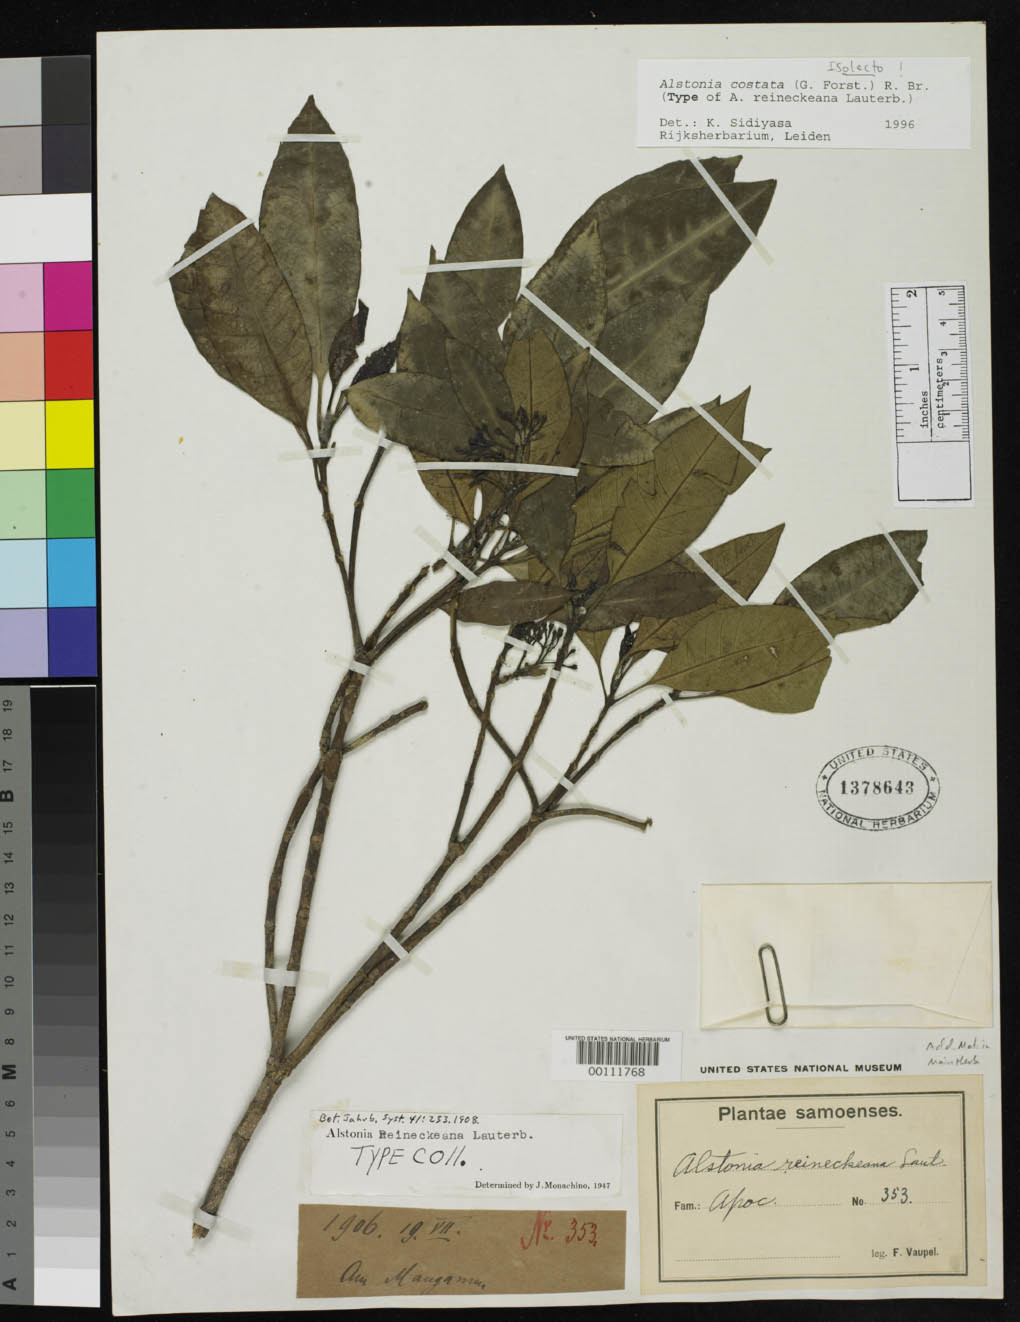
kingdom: Plantae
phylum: Tracheophyta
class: Magnoliopsida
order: Gentianales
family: Apocynaceae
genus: Alstonia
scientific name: Alstonia reineckeana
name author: Lauterb. in Engl.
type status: Type Collection; Isolectotype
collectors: F. Vaupel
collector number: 353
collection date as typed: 19 Jul 1906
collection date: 1906-07-19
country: Samoa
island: Savai'i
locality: Maugamu. [Western Samoa]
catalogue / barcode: US 1378643